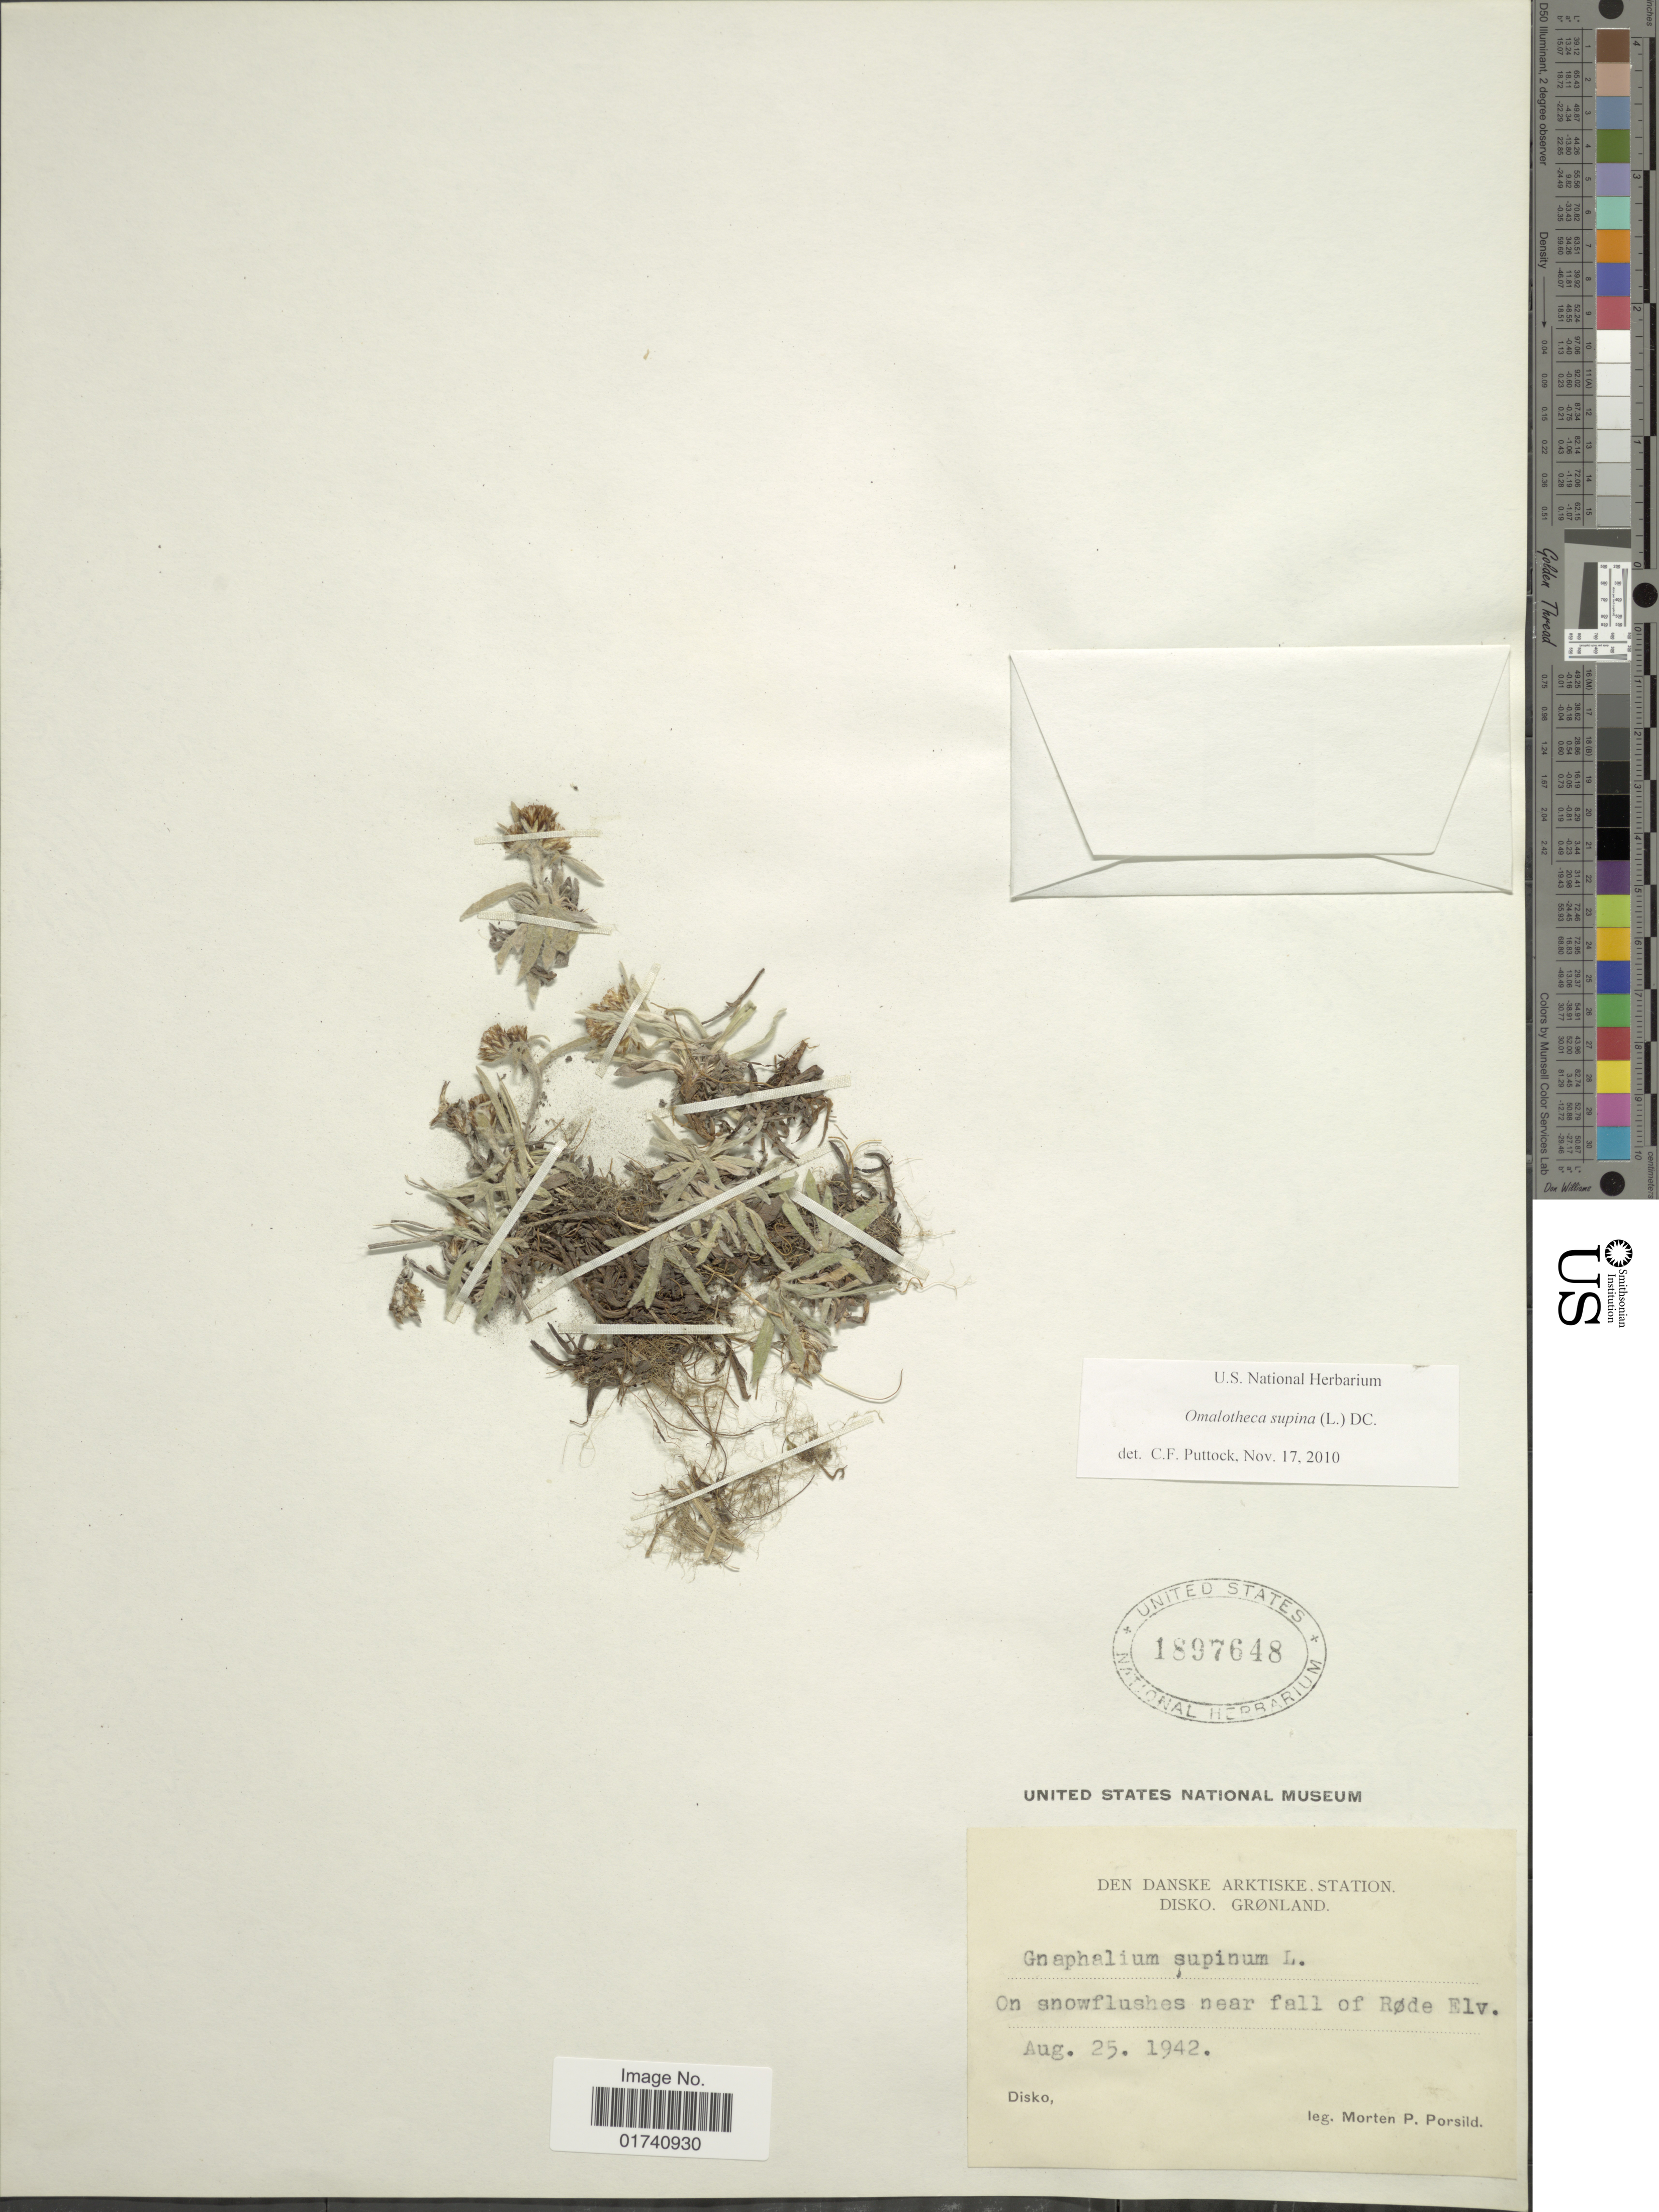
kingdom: Plantae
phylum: Tracheophyta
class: Magnoliopsida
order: Asterales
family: Asteraceae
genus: Omalotheca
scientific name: Omalotheca supina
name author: (L.) DC.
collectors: M. P. Porsild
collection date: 1942-08-25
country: Greenland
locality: Near fall of Rode Elv. Disko.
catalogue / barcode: US 1897648